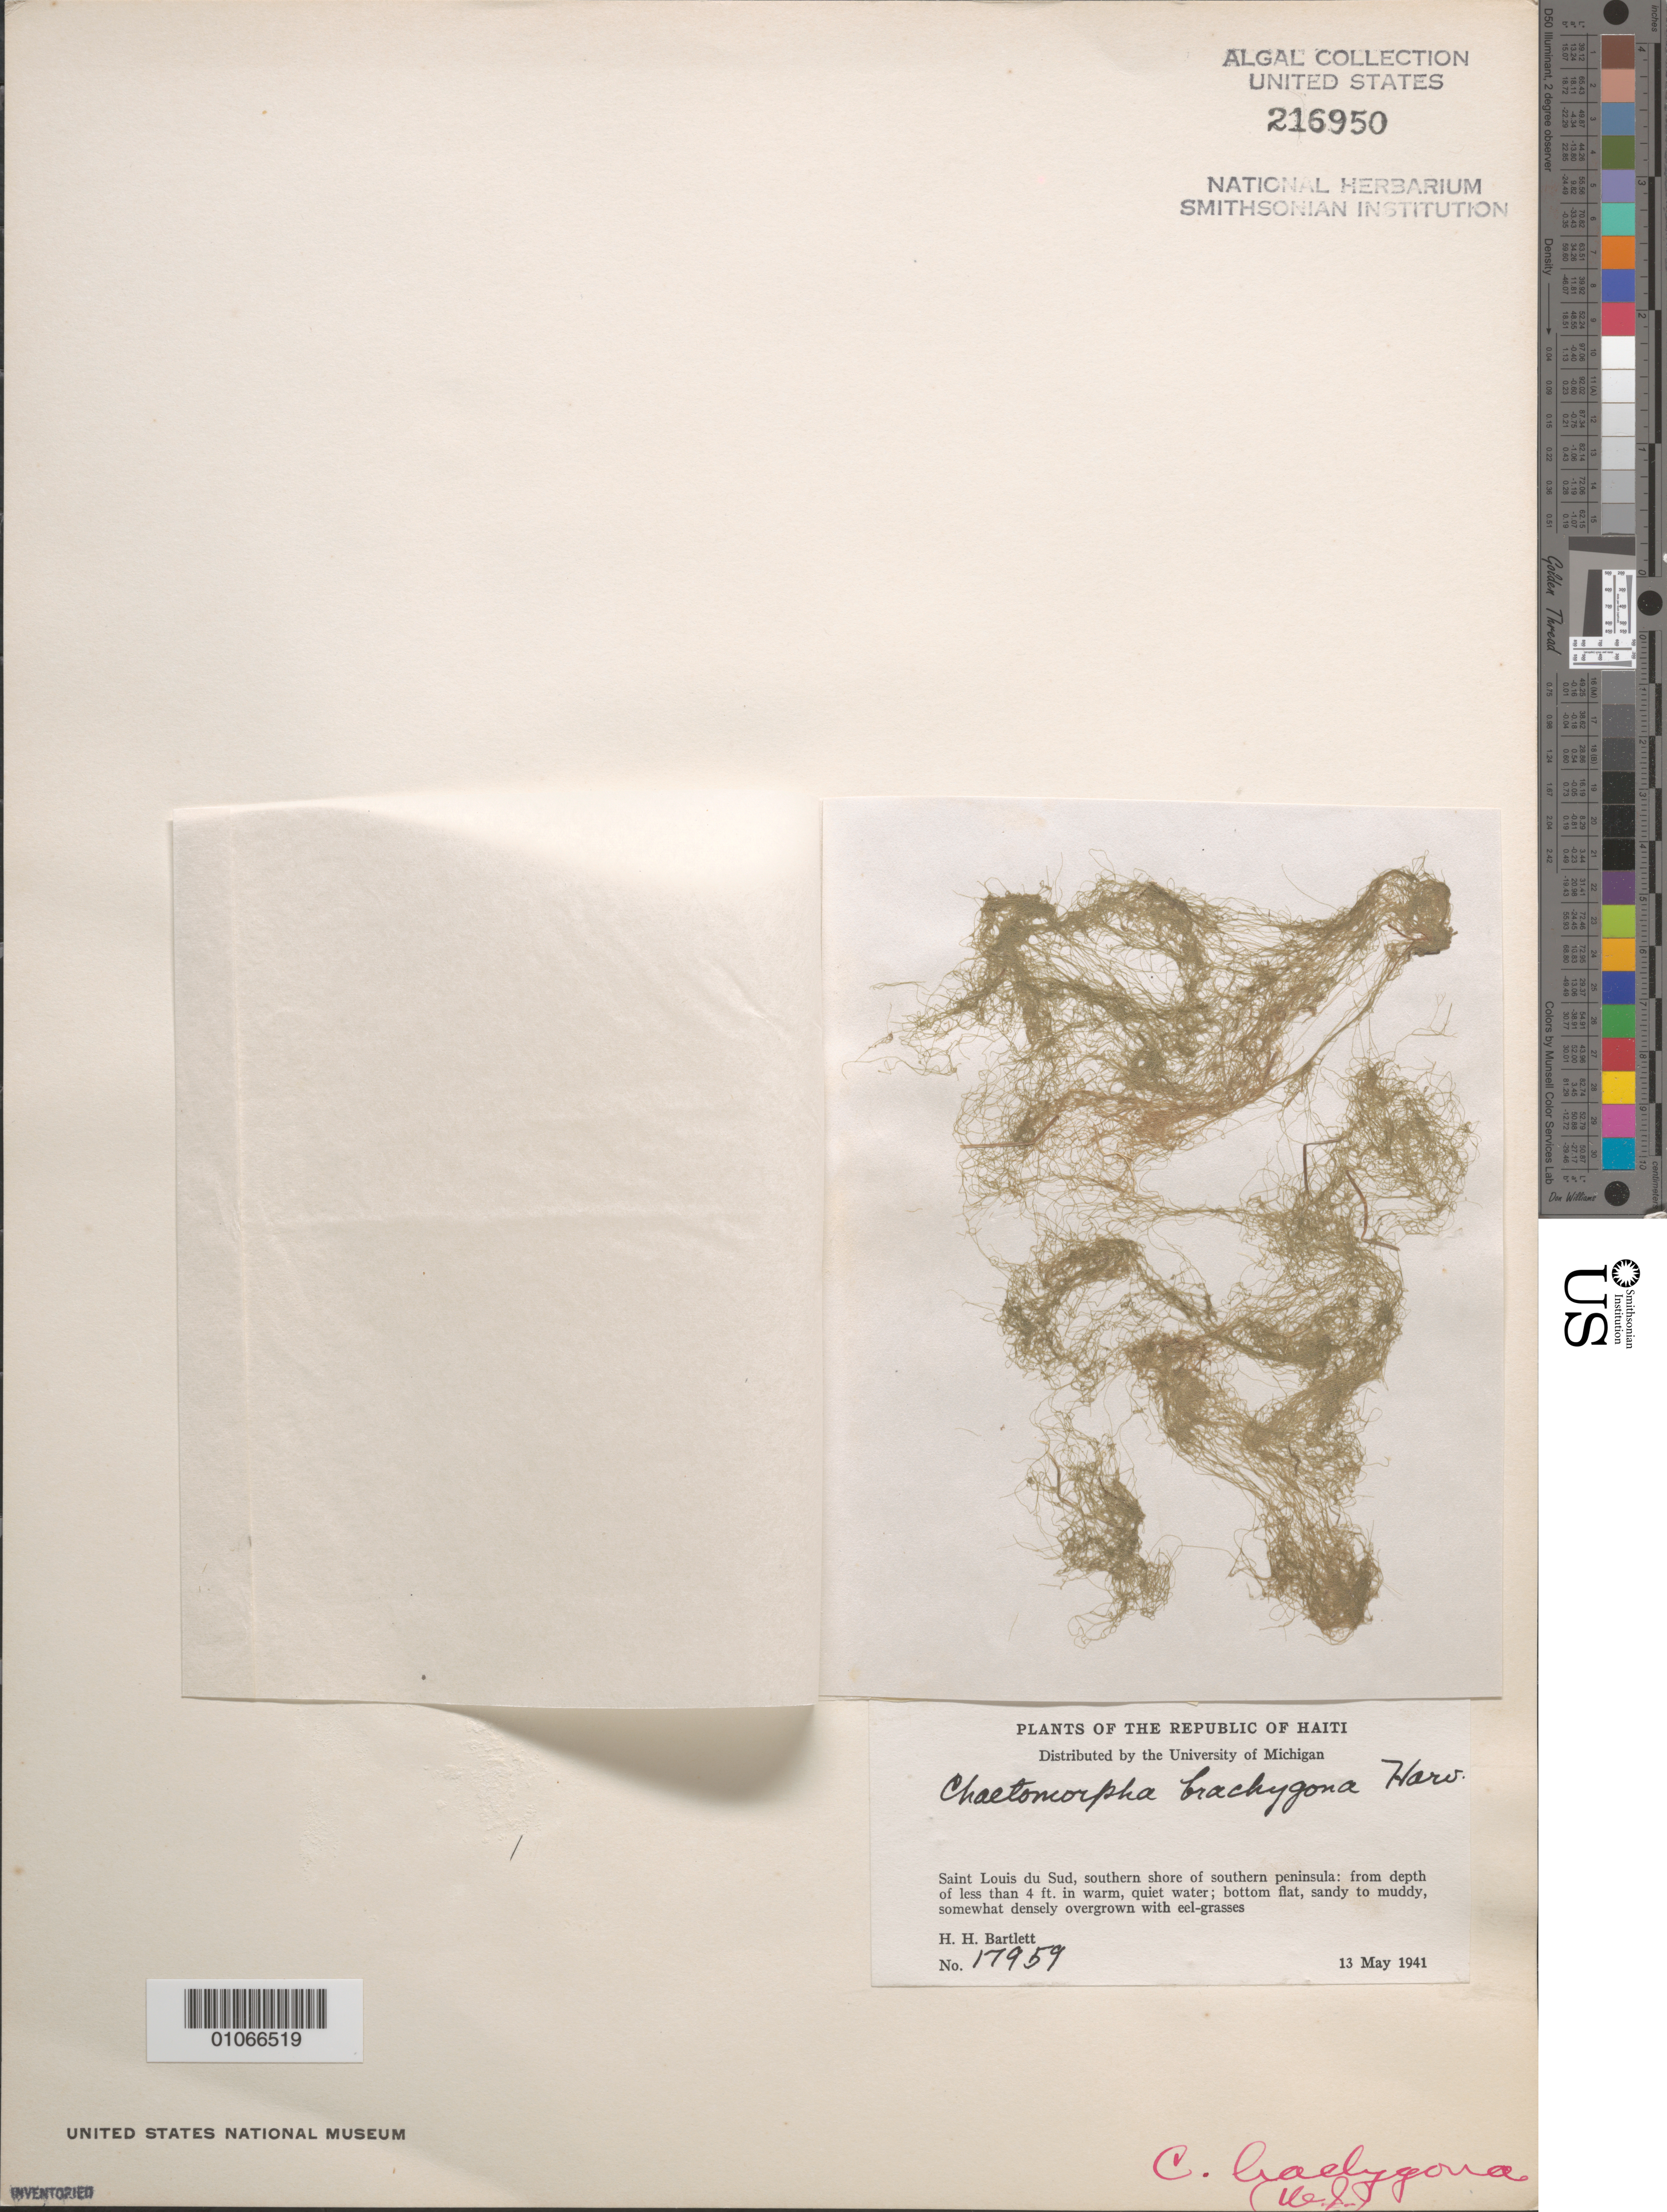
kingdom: Plantae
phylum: Chlorophyta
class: Ulvophyceae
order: Cladophorales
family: Cladophoraceae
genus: Chaetomorpha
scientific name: Chaetomorpha brachygona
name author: Harv.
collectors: H. H. Bartlett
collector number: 17959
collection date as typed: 13 May 1941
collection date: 1941-05-13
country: Haiti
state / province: Sud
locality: Saint-Louis-du-Sud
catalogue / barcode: US 216950